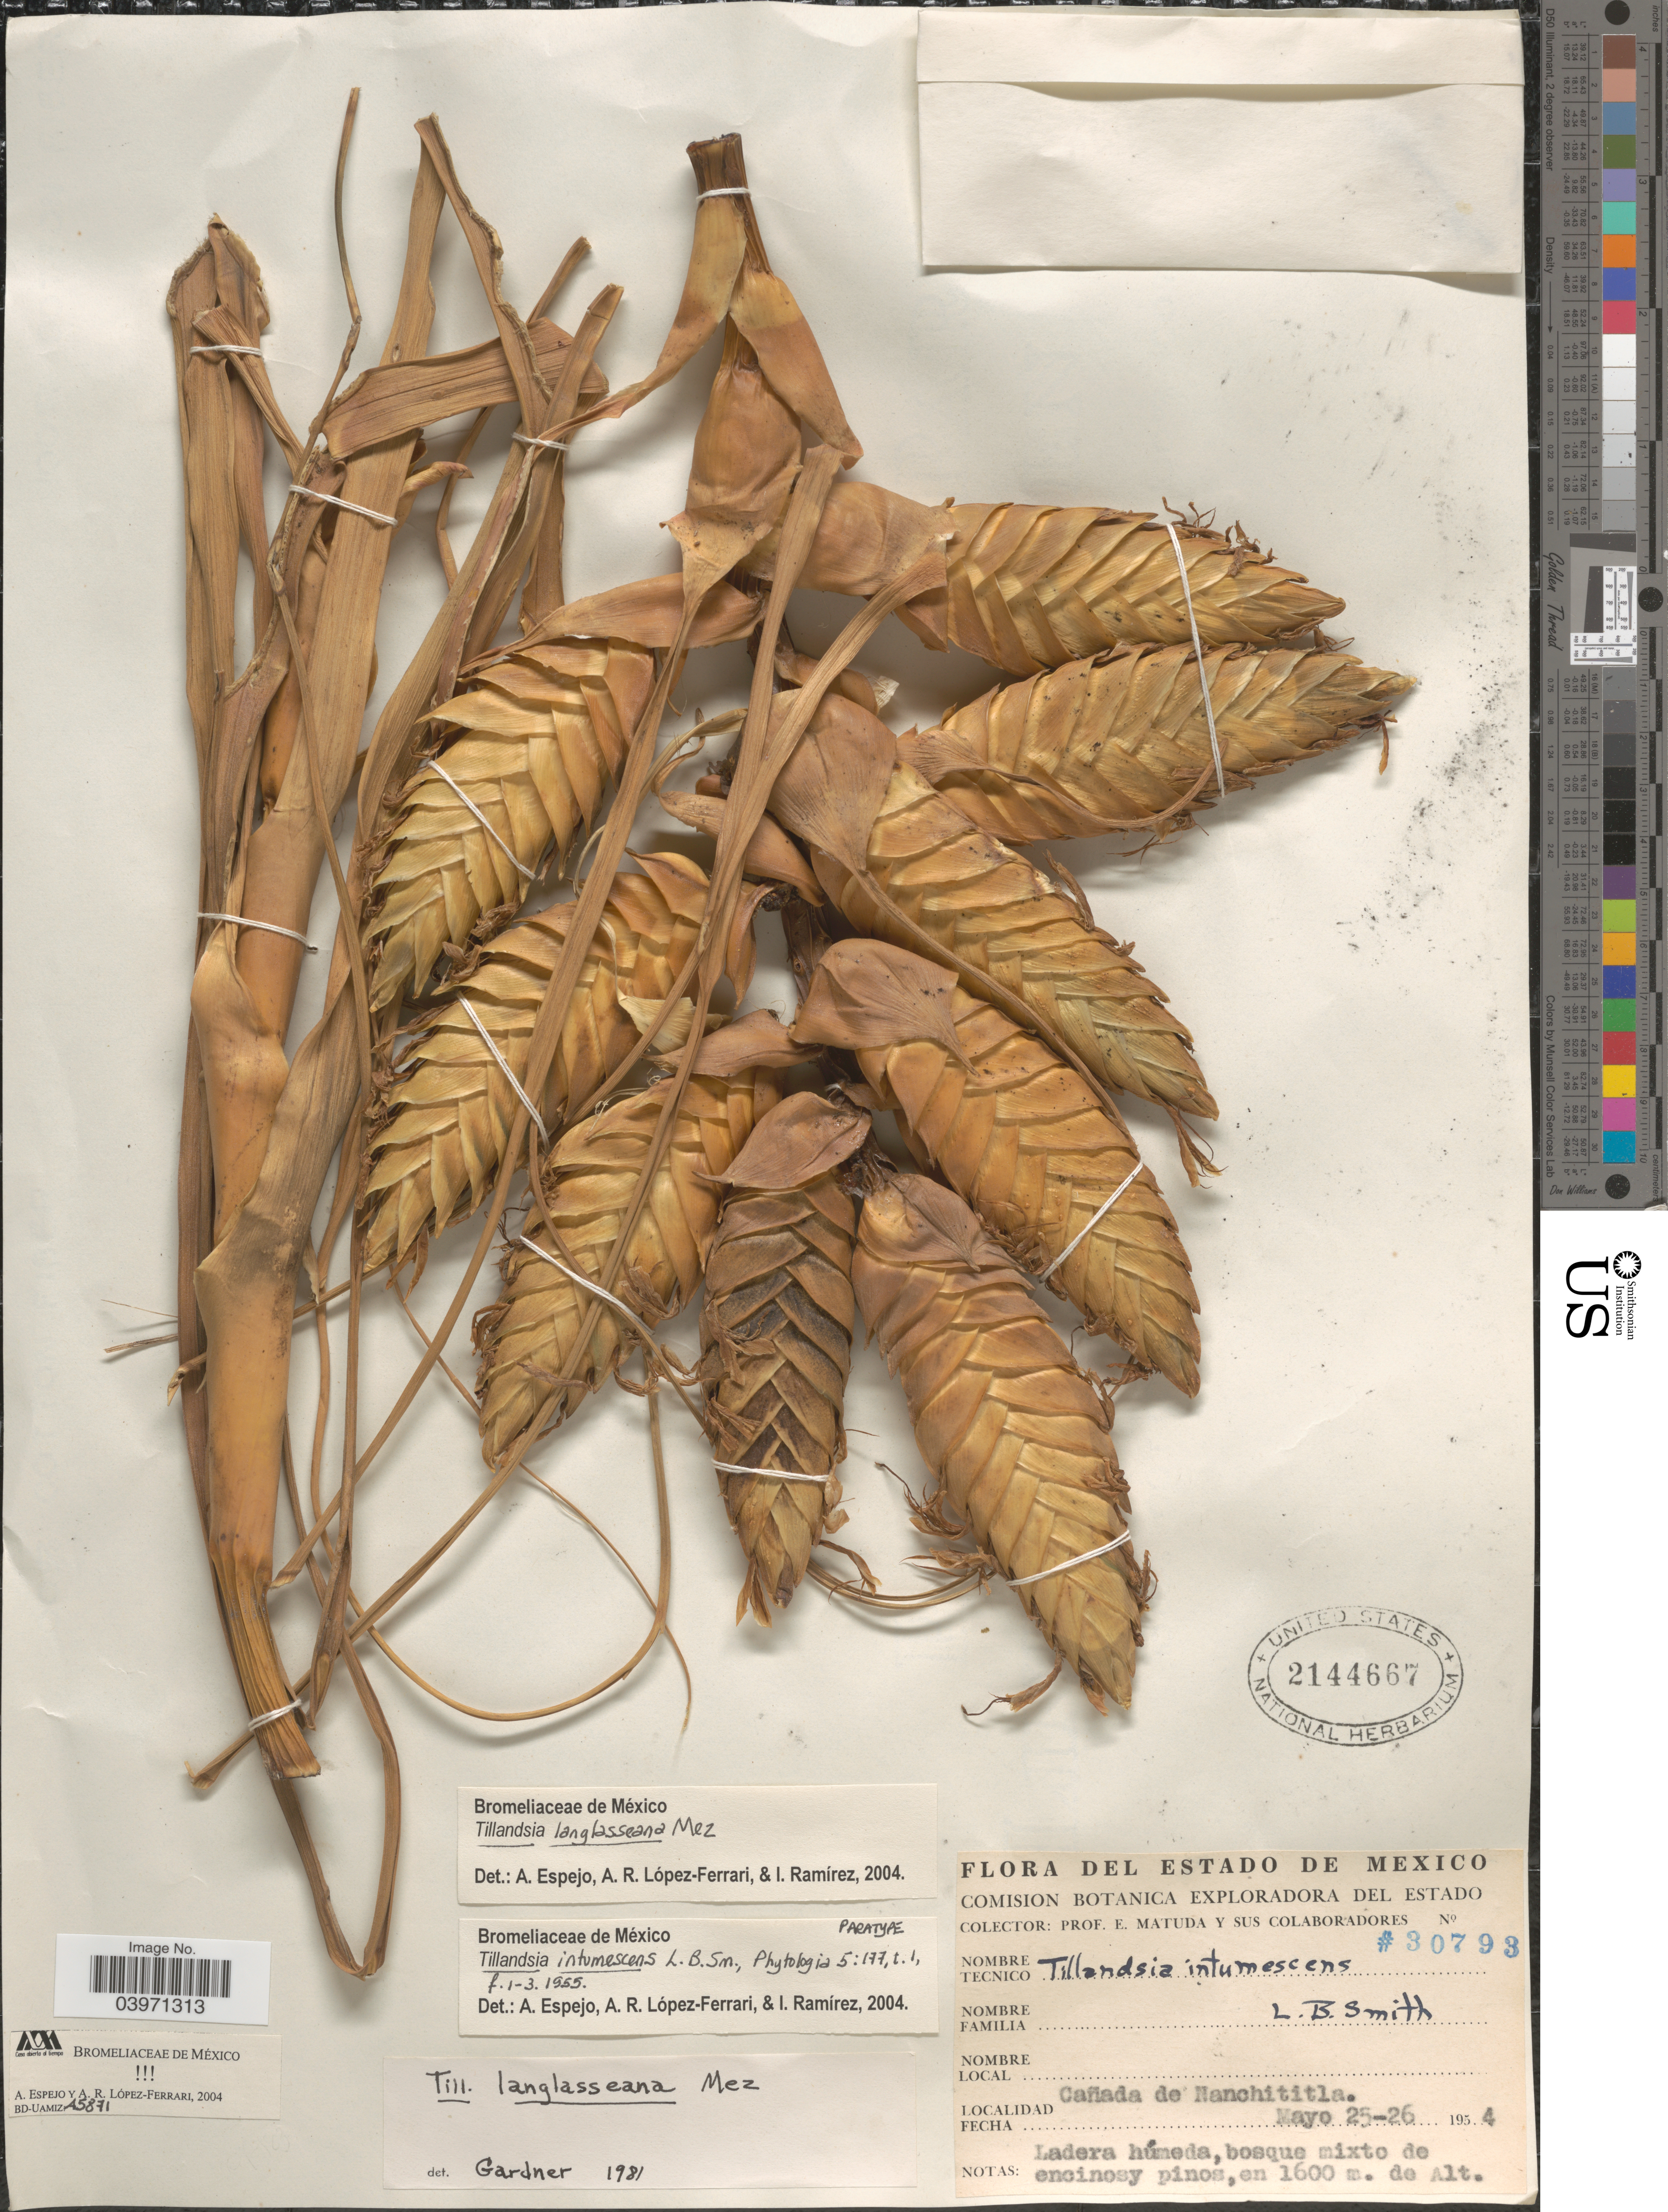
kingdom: Plantae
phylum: Tracheophyta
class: Liliopsida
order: Poales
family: Bromeliaceae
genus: Tillandsia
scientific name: Tillandsia langlasseana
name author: Mez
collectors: E. Matuda & Sus Colaboradores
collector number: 30793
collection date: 1954-05-25/1954-05-26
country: Mexico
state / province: México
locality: Cañada de Nanchititla.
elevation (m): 1600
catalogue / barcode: US 2144667